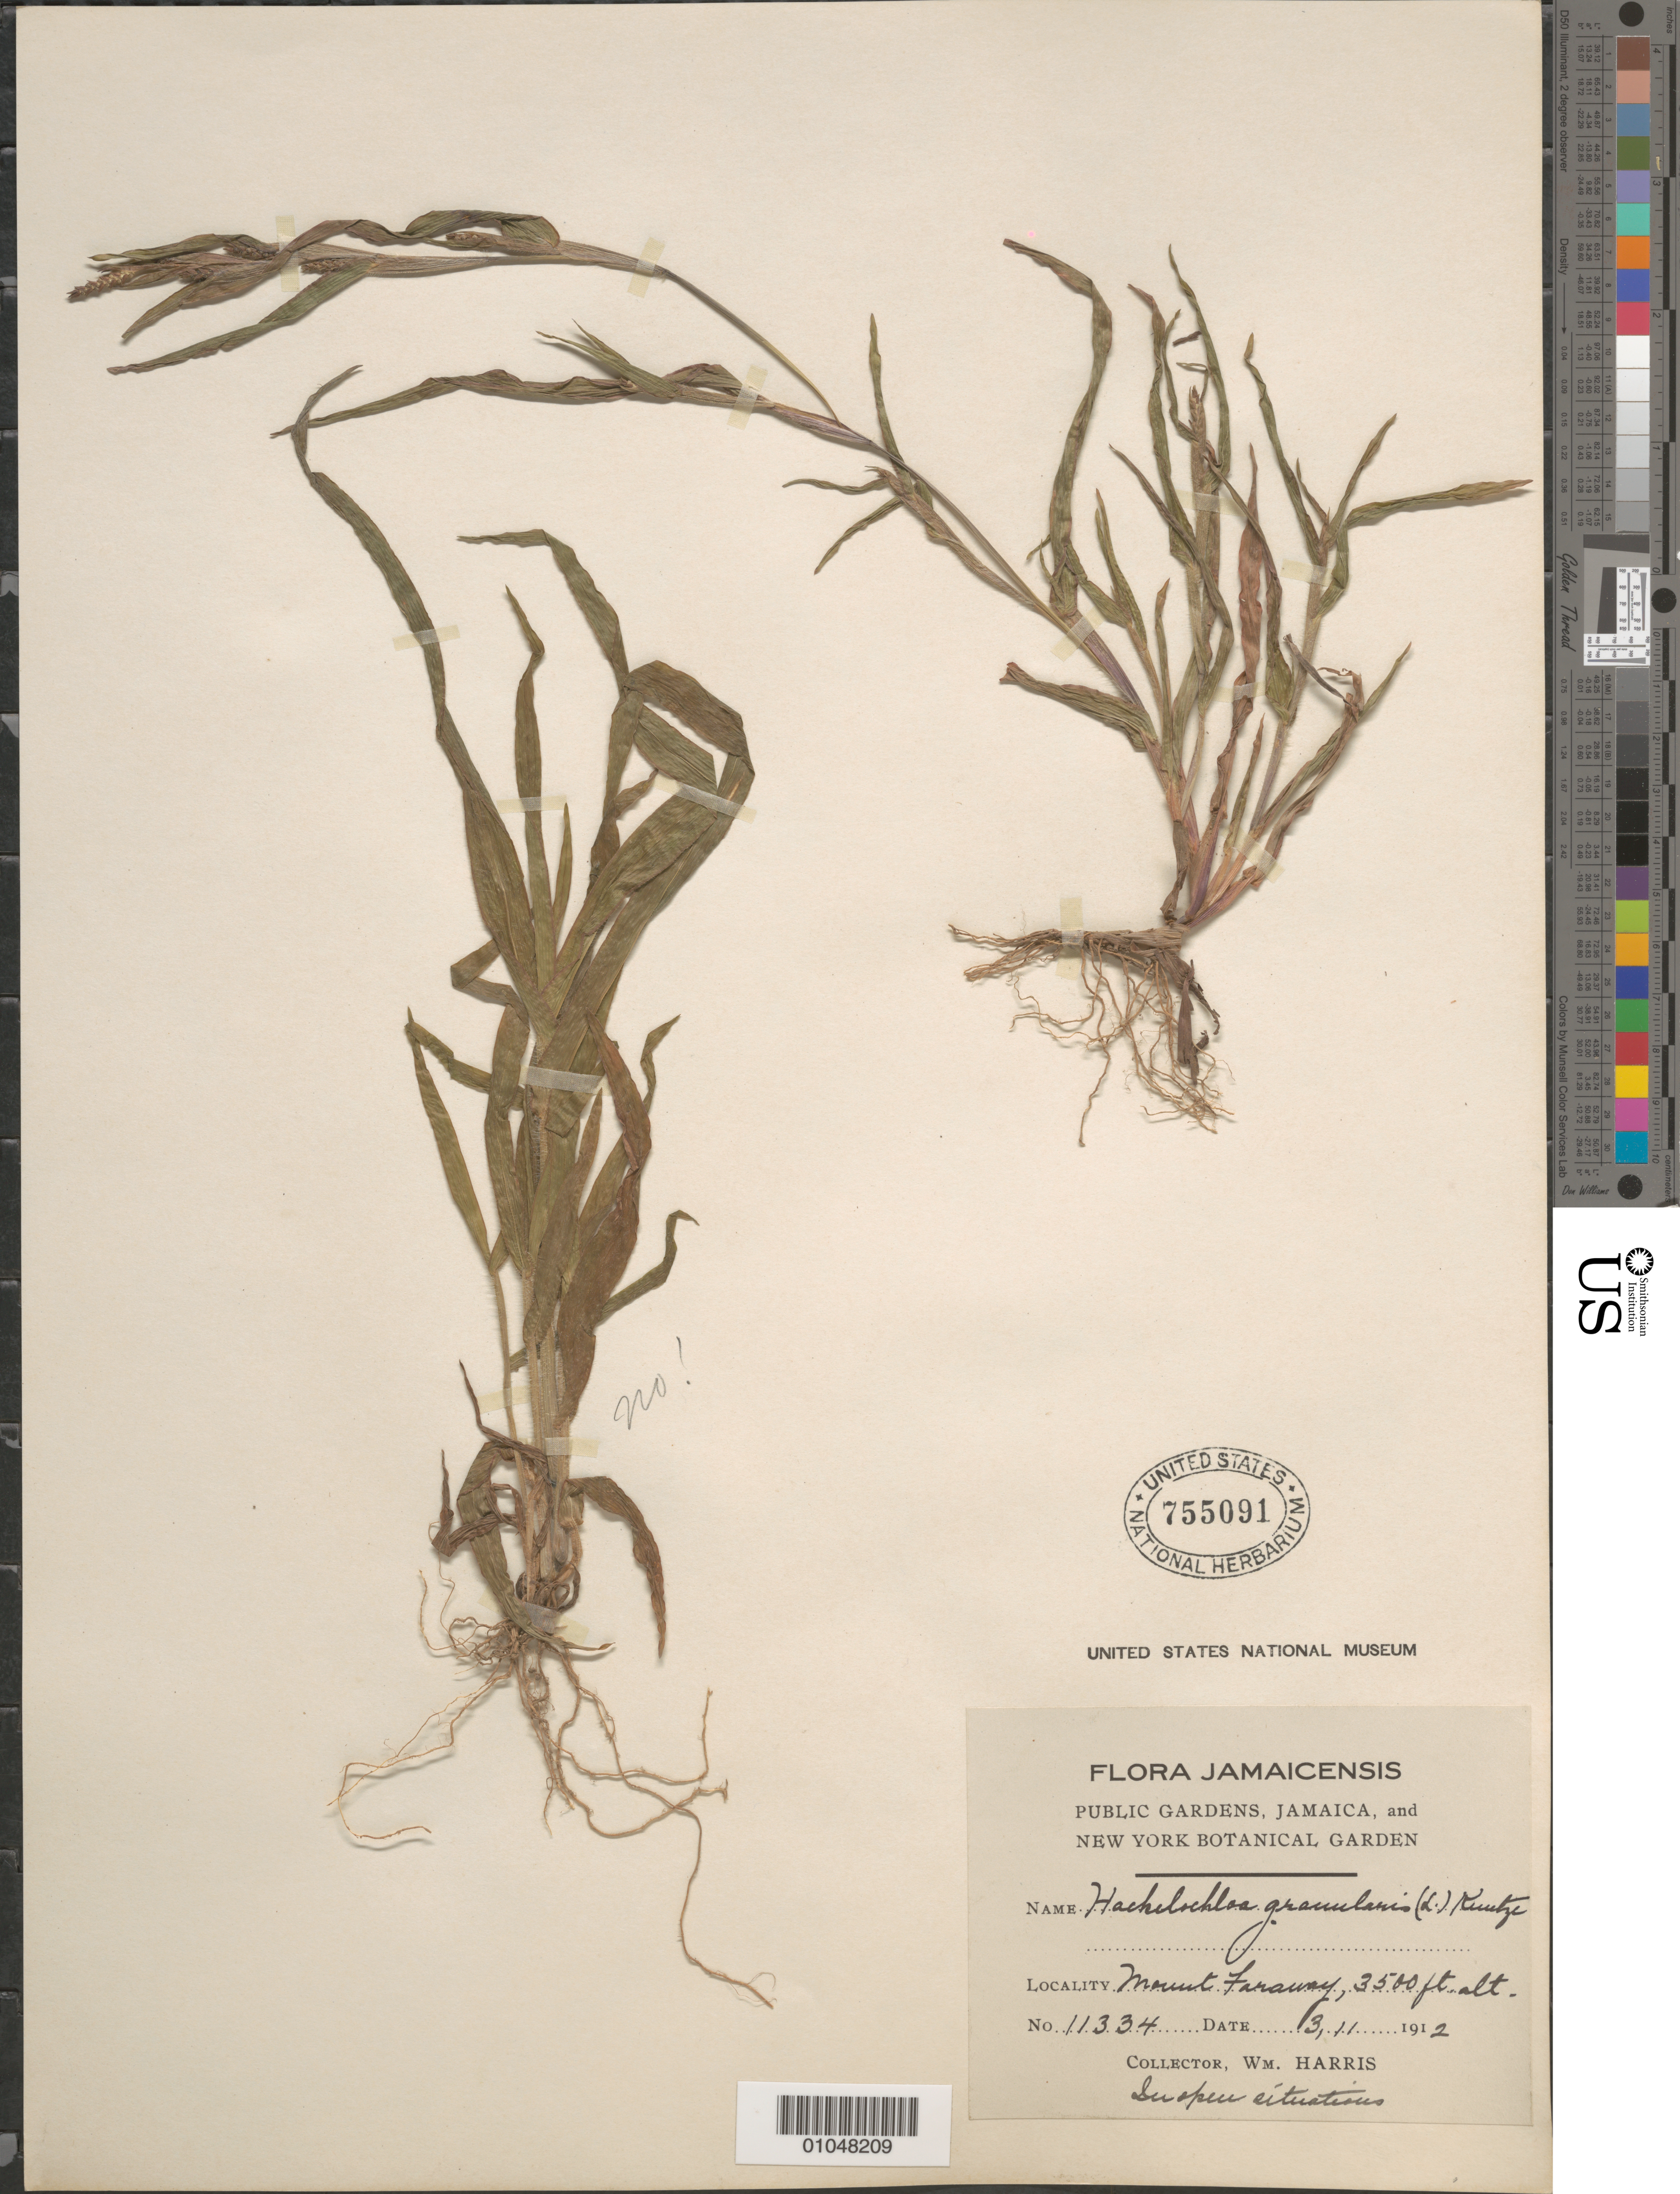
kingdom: Plantae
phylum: Tracheophyta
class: Liliopsida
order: Poales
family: Poaceae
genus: Hackelochloa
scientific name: Hackelochloa granularis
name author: (L.) Kuntze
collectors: W. Harris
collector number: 11334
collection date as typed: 03 Nov 1912 or 11 Mar 1912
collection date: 1912-03-11 or 1912-11-03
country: Jamaica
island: Jamaica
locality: Mount Faraway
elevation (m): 1067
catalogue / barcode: US 755091